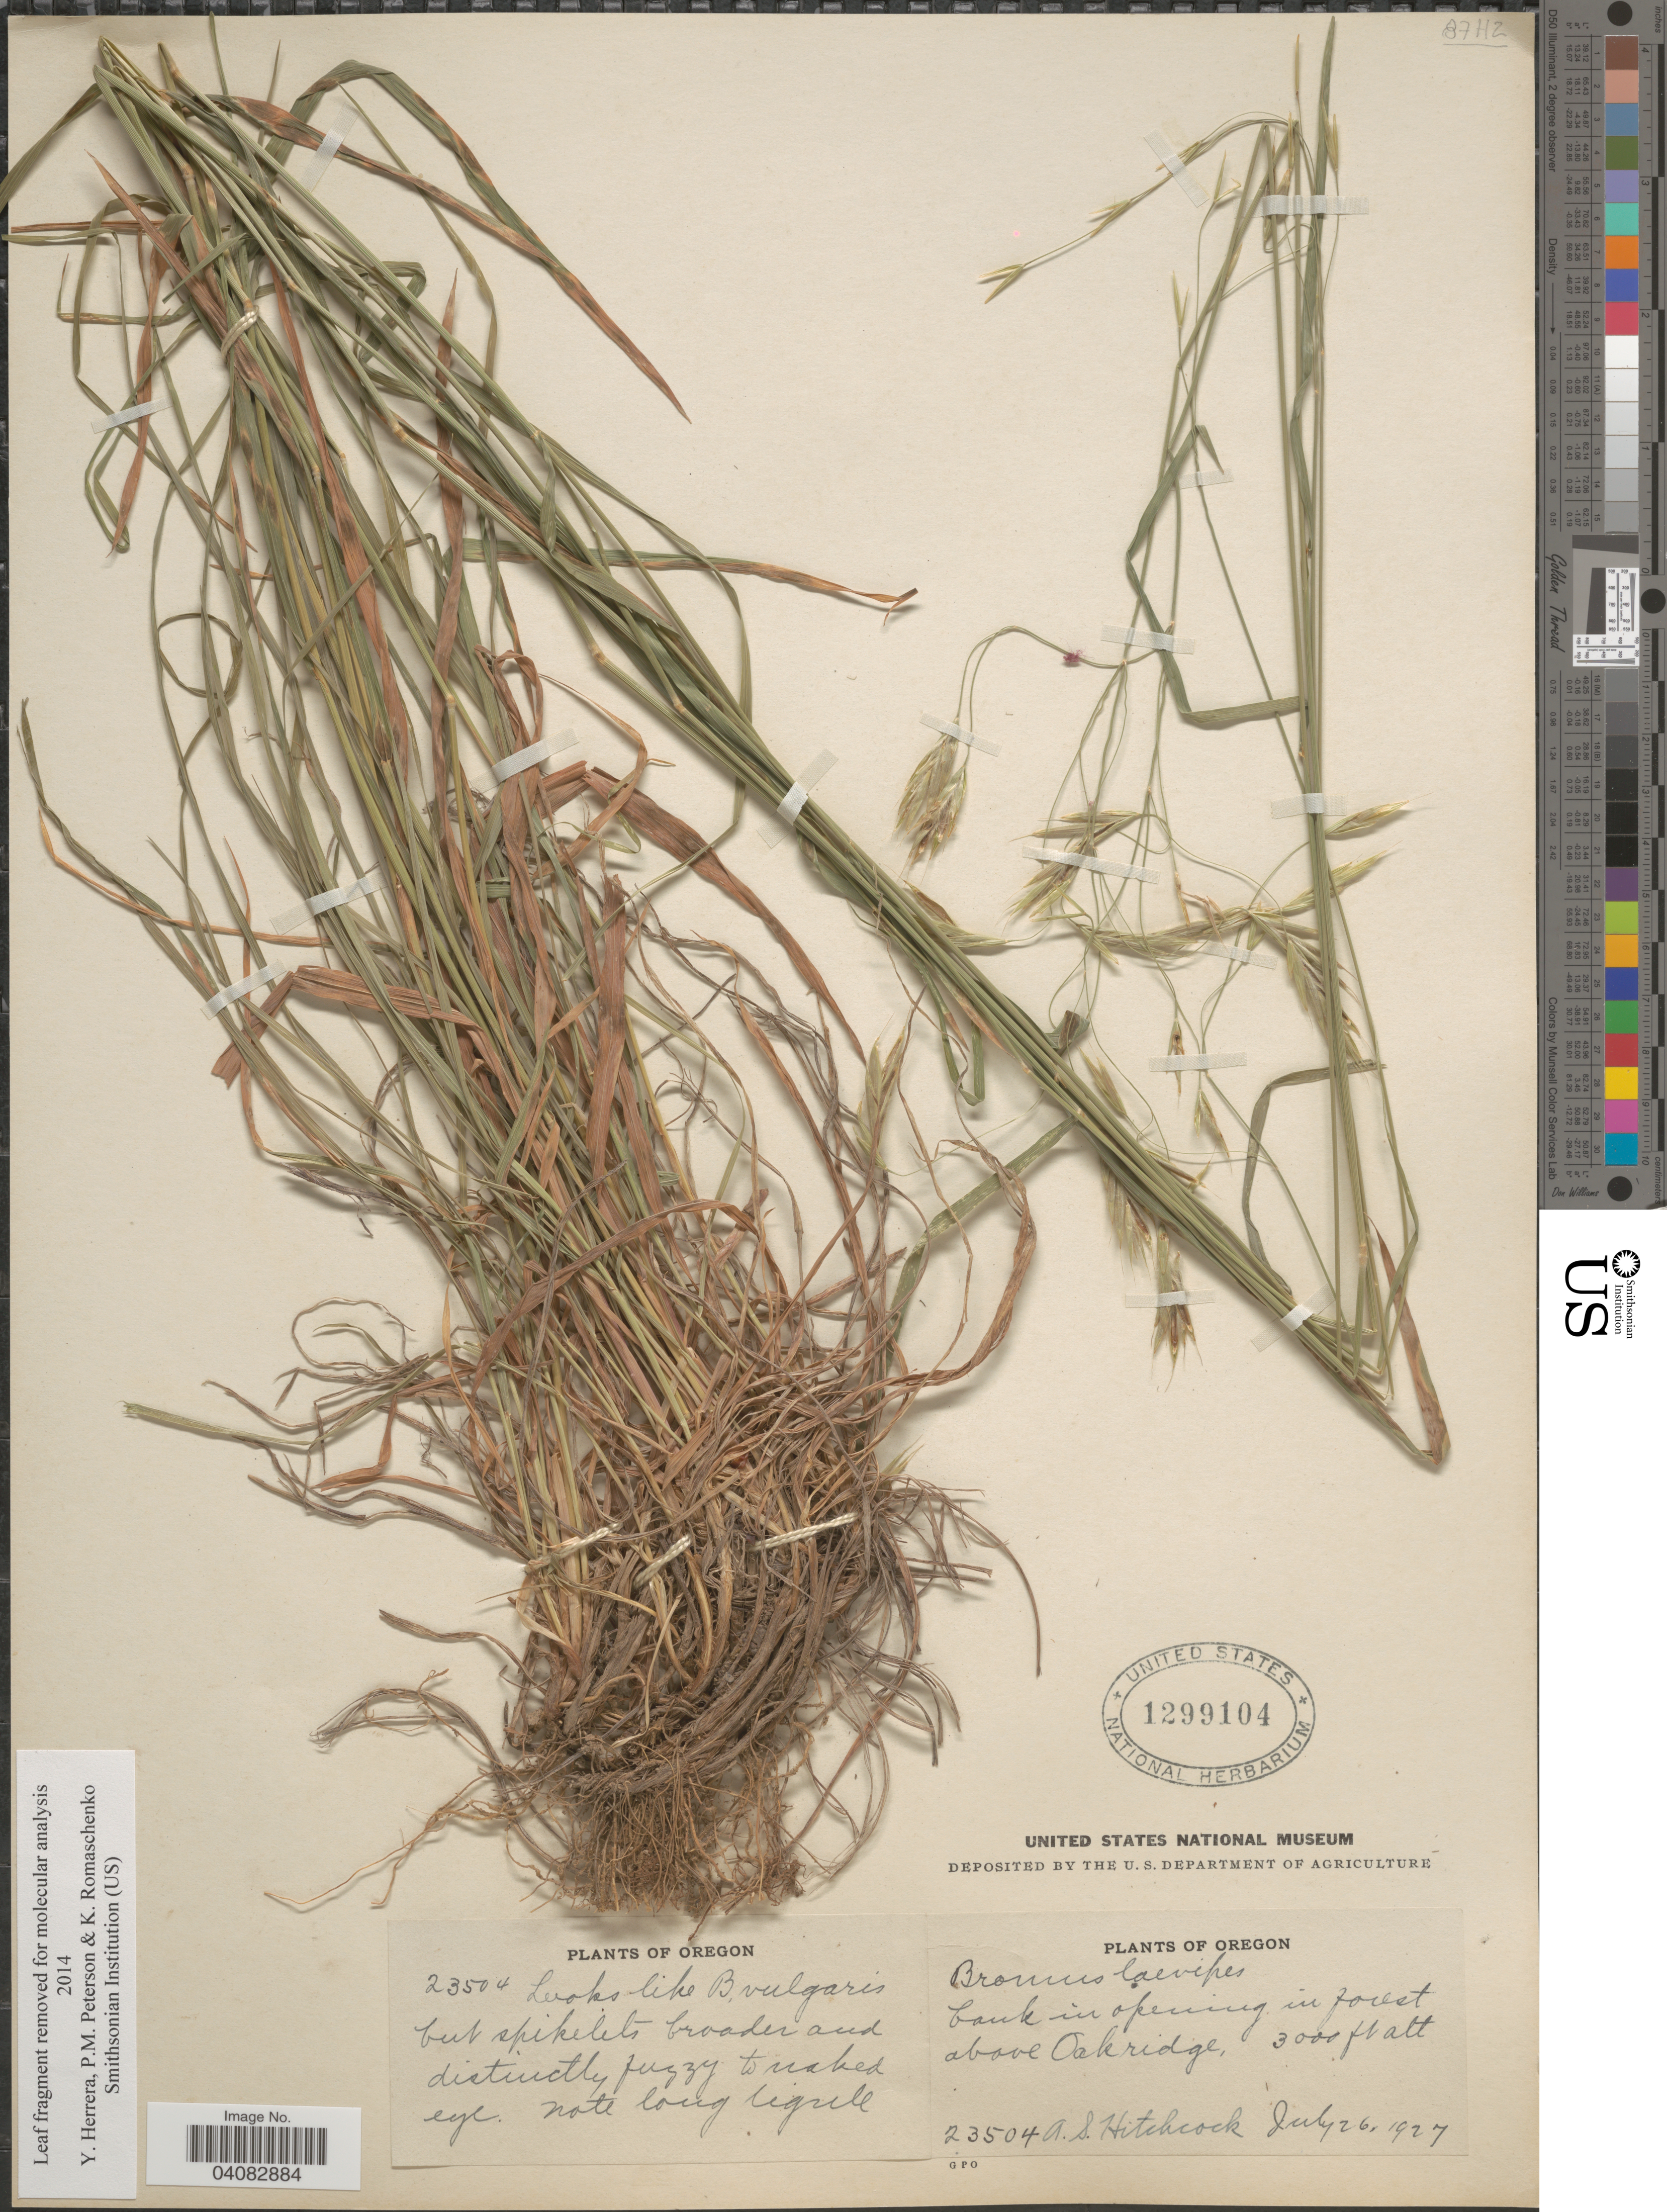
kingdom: Plantae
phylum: Tracheophyta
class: Liliopsida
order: Poales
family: Poaceae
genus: Bromus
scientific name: Bromus lanatipes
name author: (Shear) Rydb.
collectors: A. S. Hitchcock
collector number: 23504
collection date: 1927-07-26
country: United States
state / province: Oregon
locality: Bank in opening in forest above Oakridge.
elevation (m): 914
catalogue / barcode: US 1299104